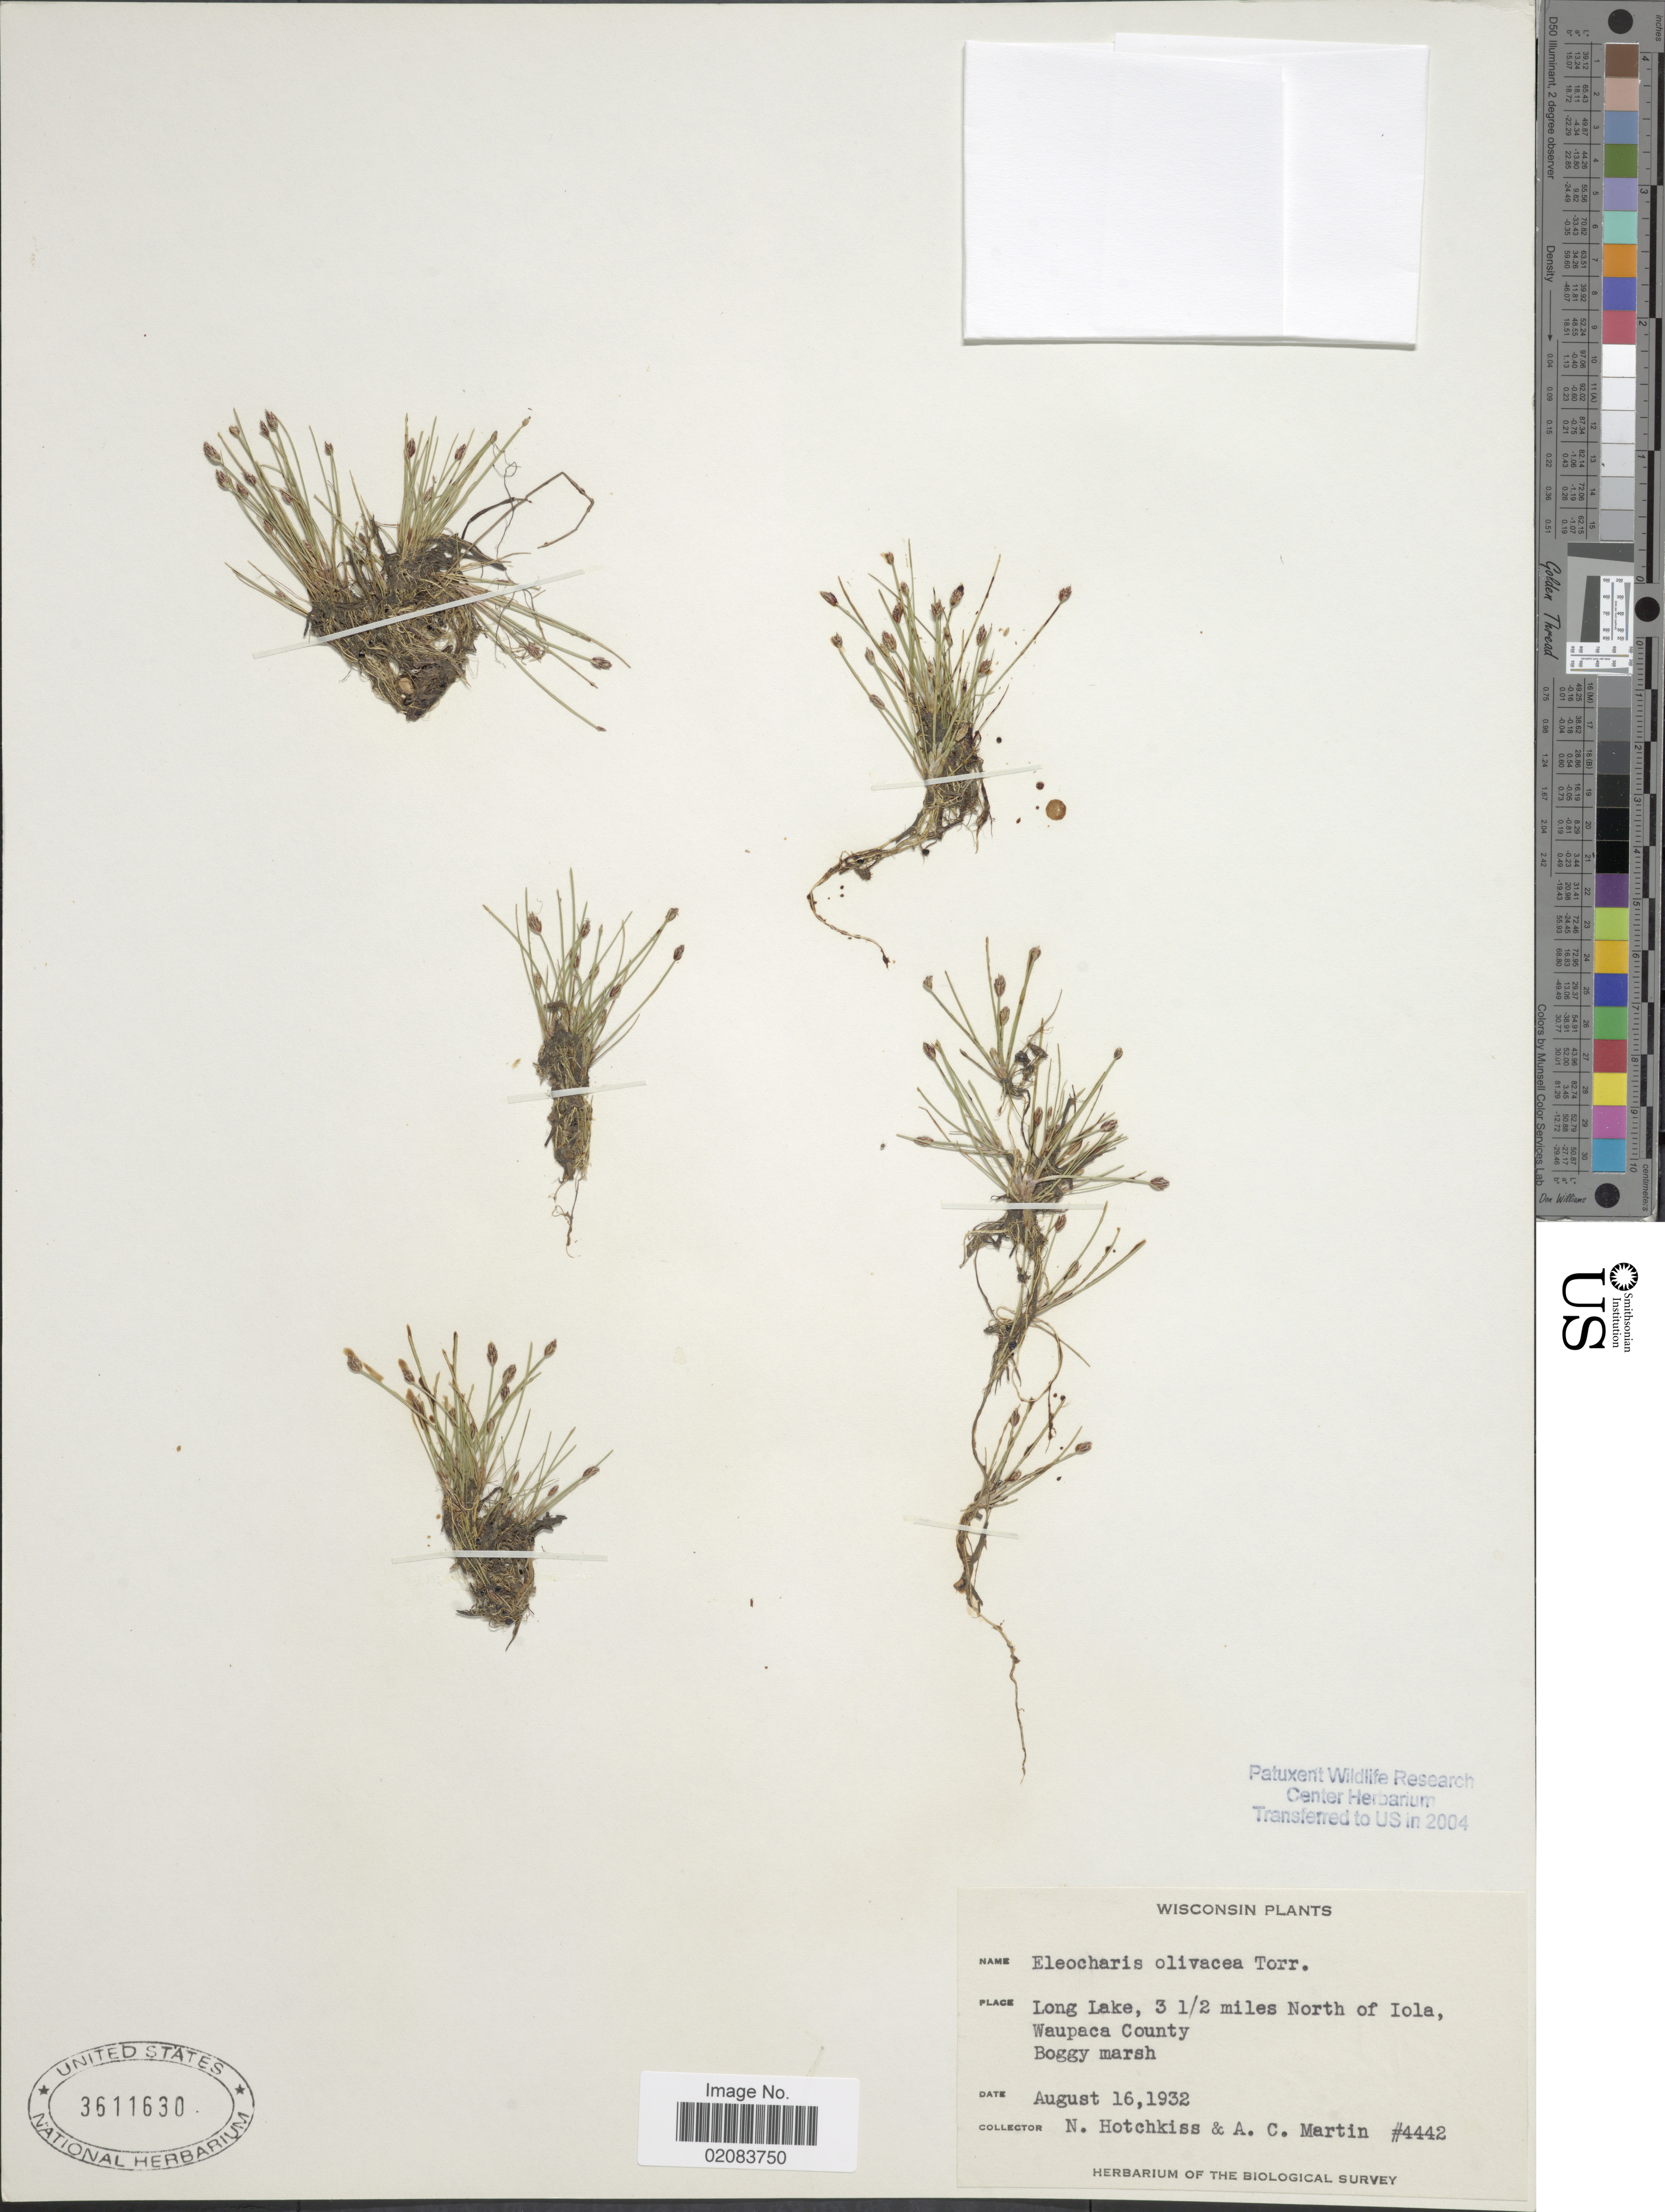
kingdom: Plantae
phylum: Tracheophyta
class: Liliopsida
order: Poales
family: Cyperaceae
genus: Eleocharis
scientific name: Eleocharis olivacea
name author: Torr.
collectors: N. Hotchkiss & A. C. Martin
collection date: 1932-08-16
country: United States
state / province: Wisconsin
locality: Long Lake, 3 1/2 miles North of Iola, Waupaca County, Boggy marsh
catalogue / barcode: US 3611630